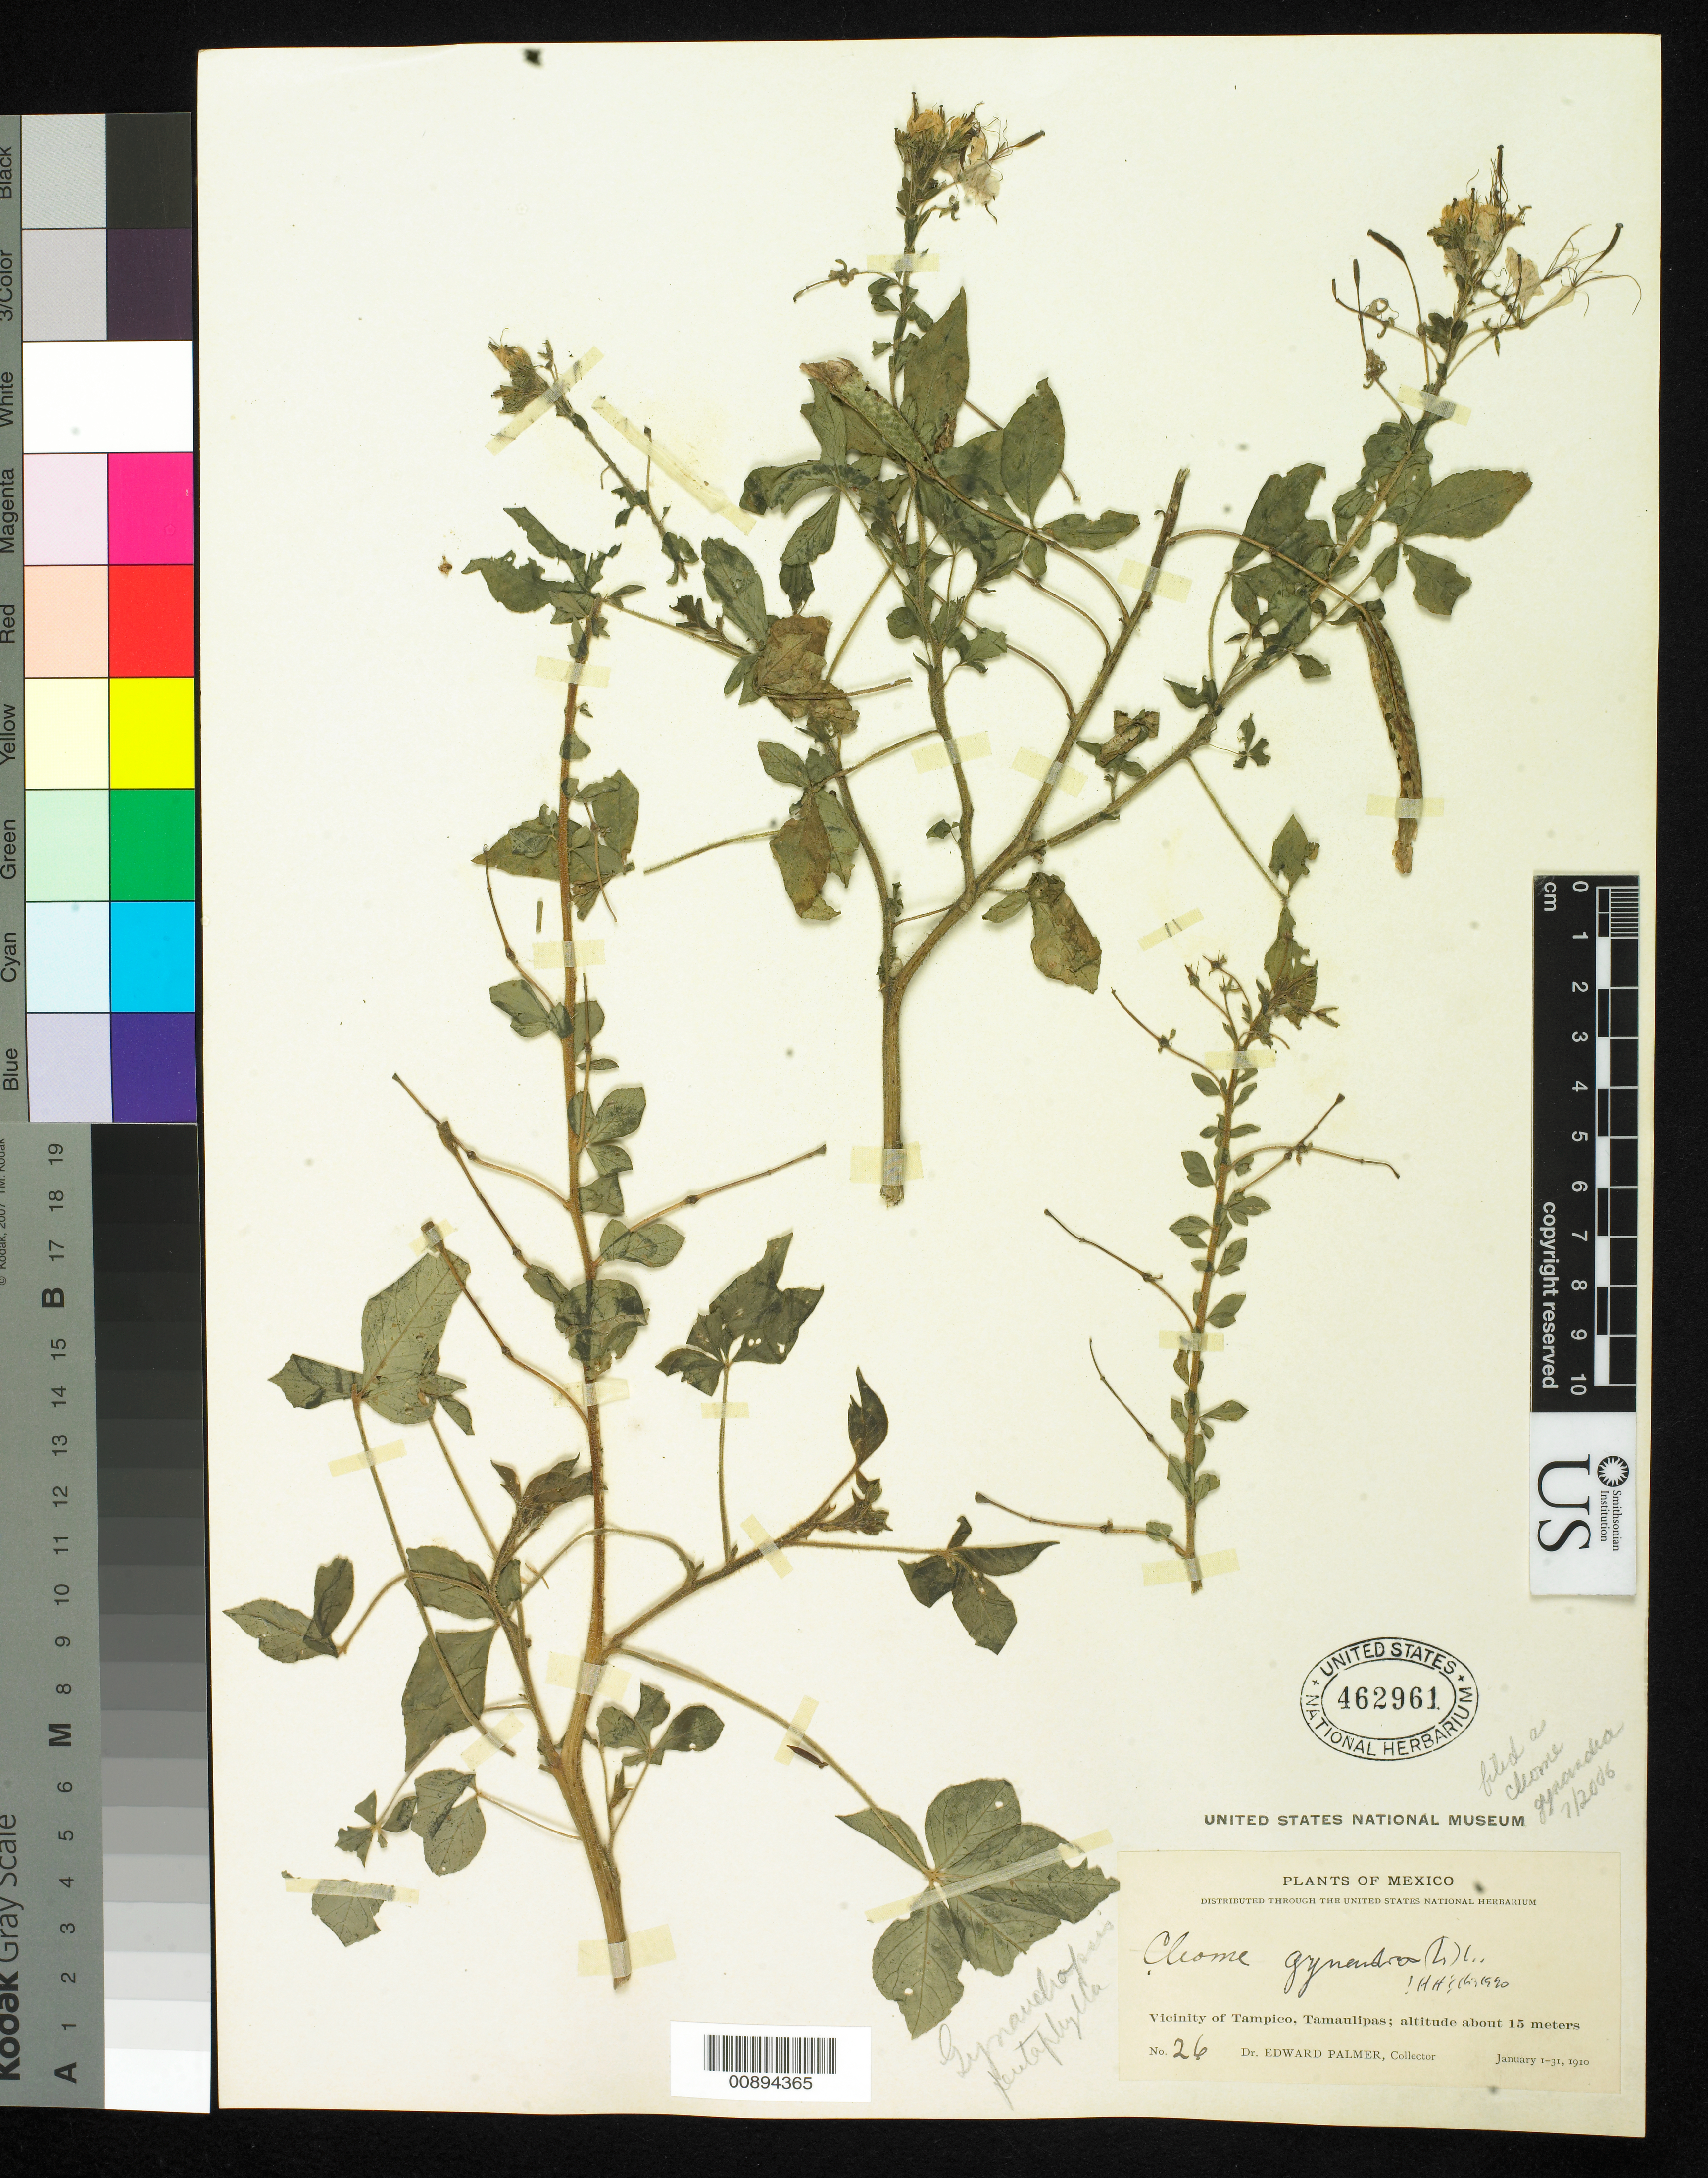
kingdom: Plantae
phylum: Tracheophyta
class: Magnoliopsida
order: Brassicales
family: Cleomaceae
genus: Gynandropsis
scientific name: Gynandropsis gynandra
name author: (L.) Briq.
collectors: E. Palmer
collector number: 26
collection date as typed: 01 Jan 1910 to 31 Jan 1910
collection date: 1910-01-01/1910-01-31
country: Mexico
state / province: Tamaulipas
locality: Vicinity of Tampico, Tamaulipas.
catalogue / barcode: US 462961